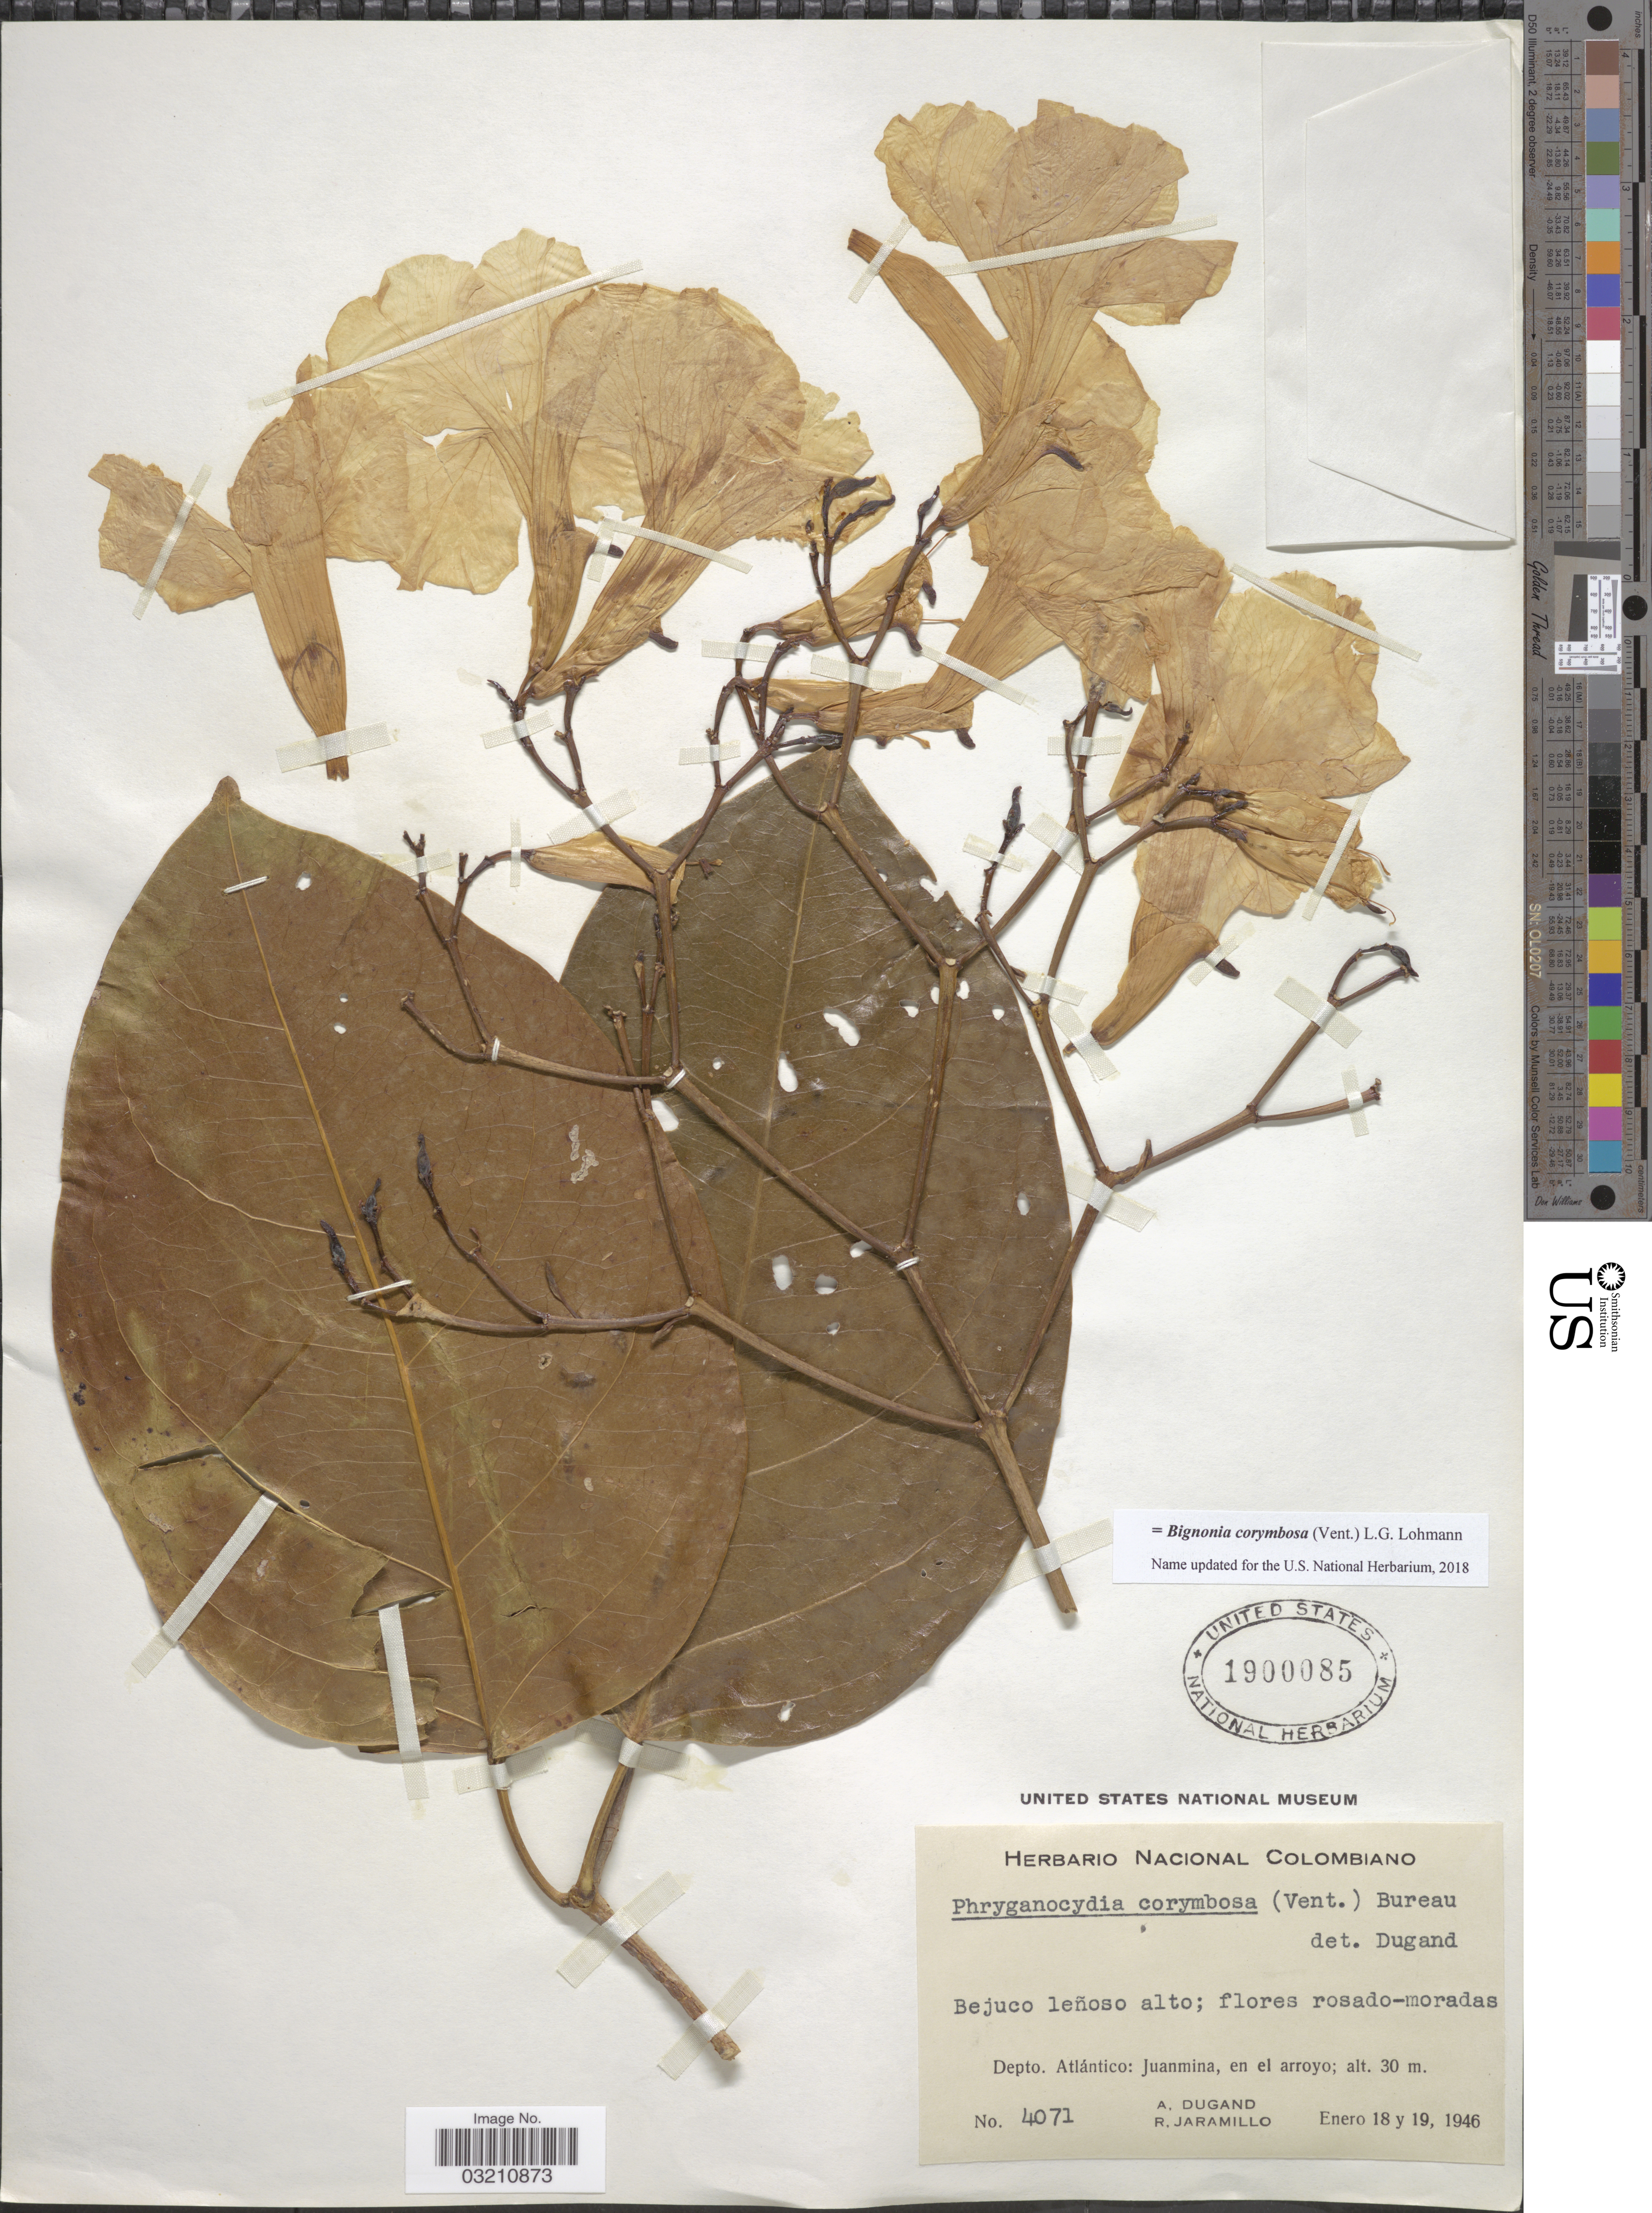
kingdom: Plantae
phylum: Tracheophyta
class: Magnoliopsida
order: Lamiales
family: Bignoniaceae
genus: Bignonia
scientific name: Bignonia corymbosa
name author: (Vent.) L.G. Lohmann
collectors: A. Dugand & R. Jaramillo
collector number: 4071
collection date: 1946-01-18/1946-01-19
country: Colombia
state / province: Atlántico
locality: Depto. Atlántico: Juanmina, en el arroyo.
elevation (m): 30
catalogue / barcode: US 1900085